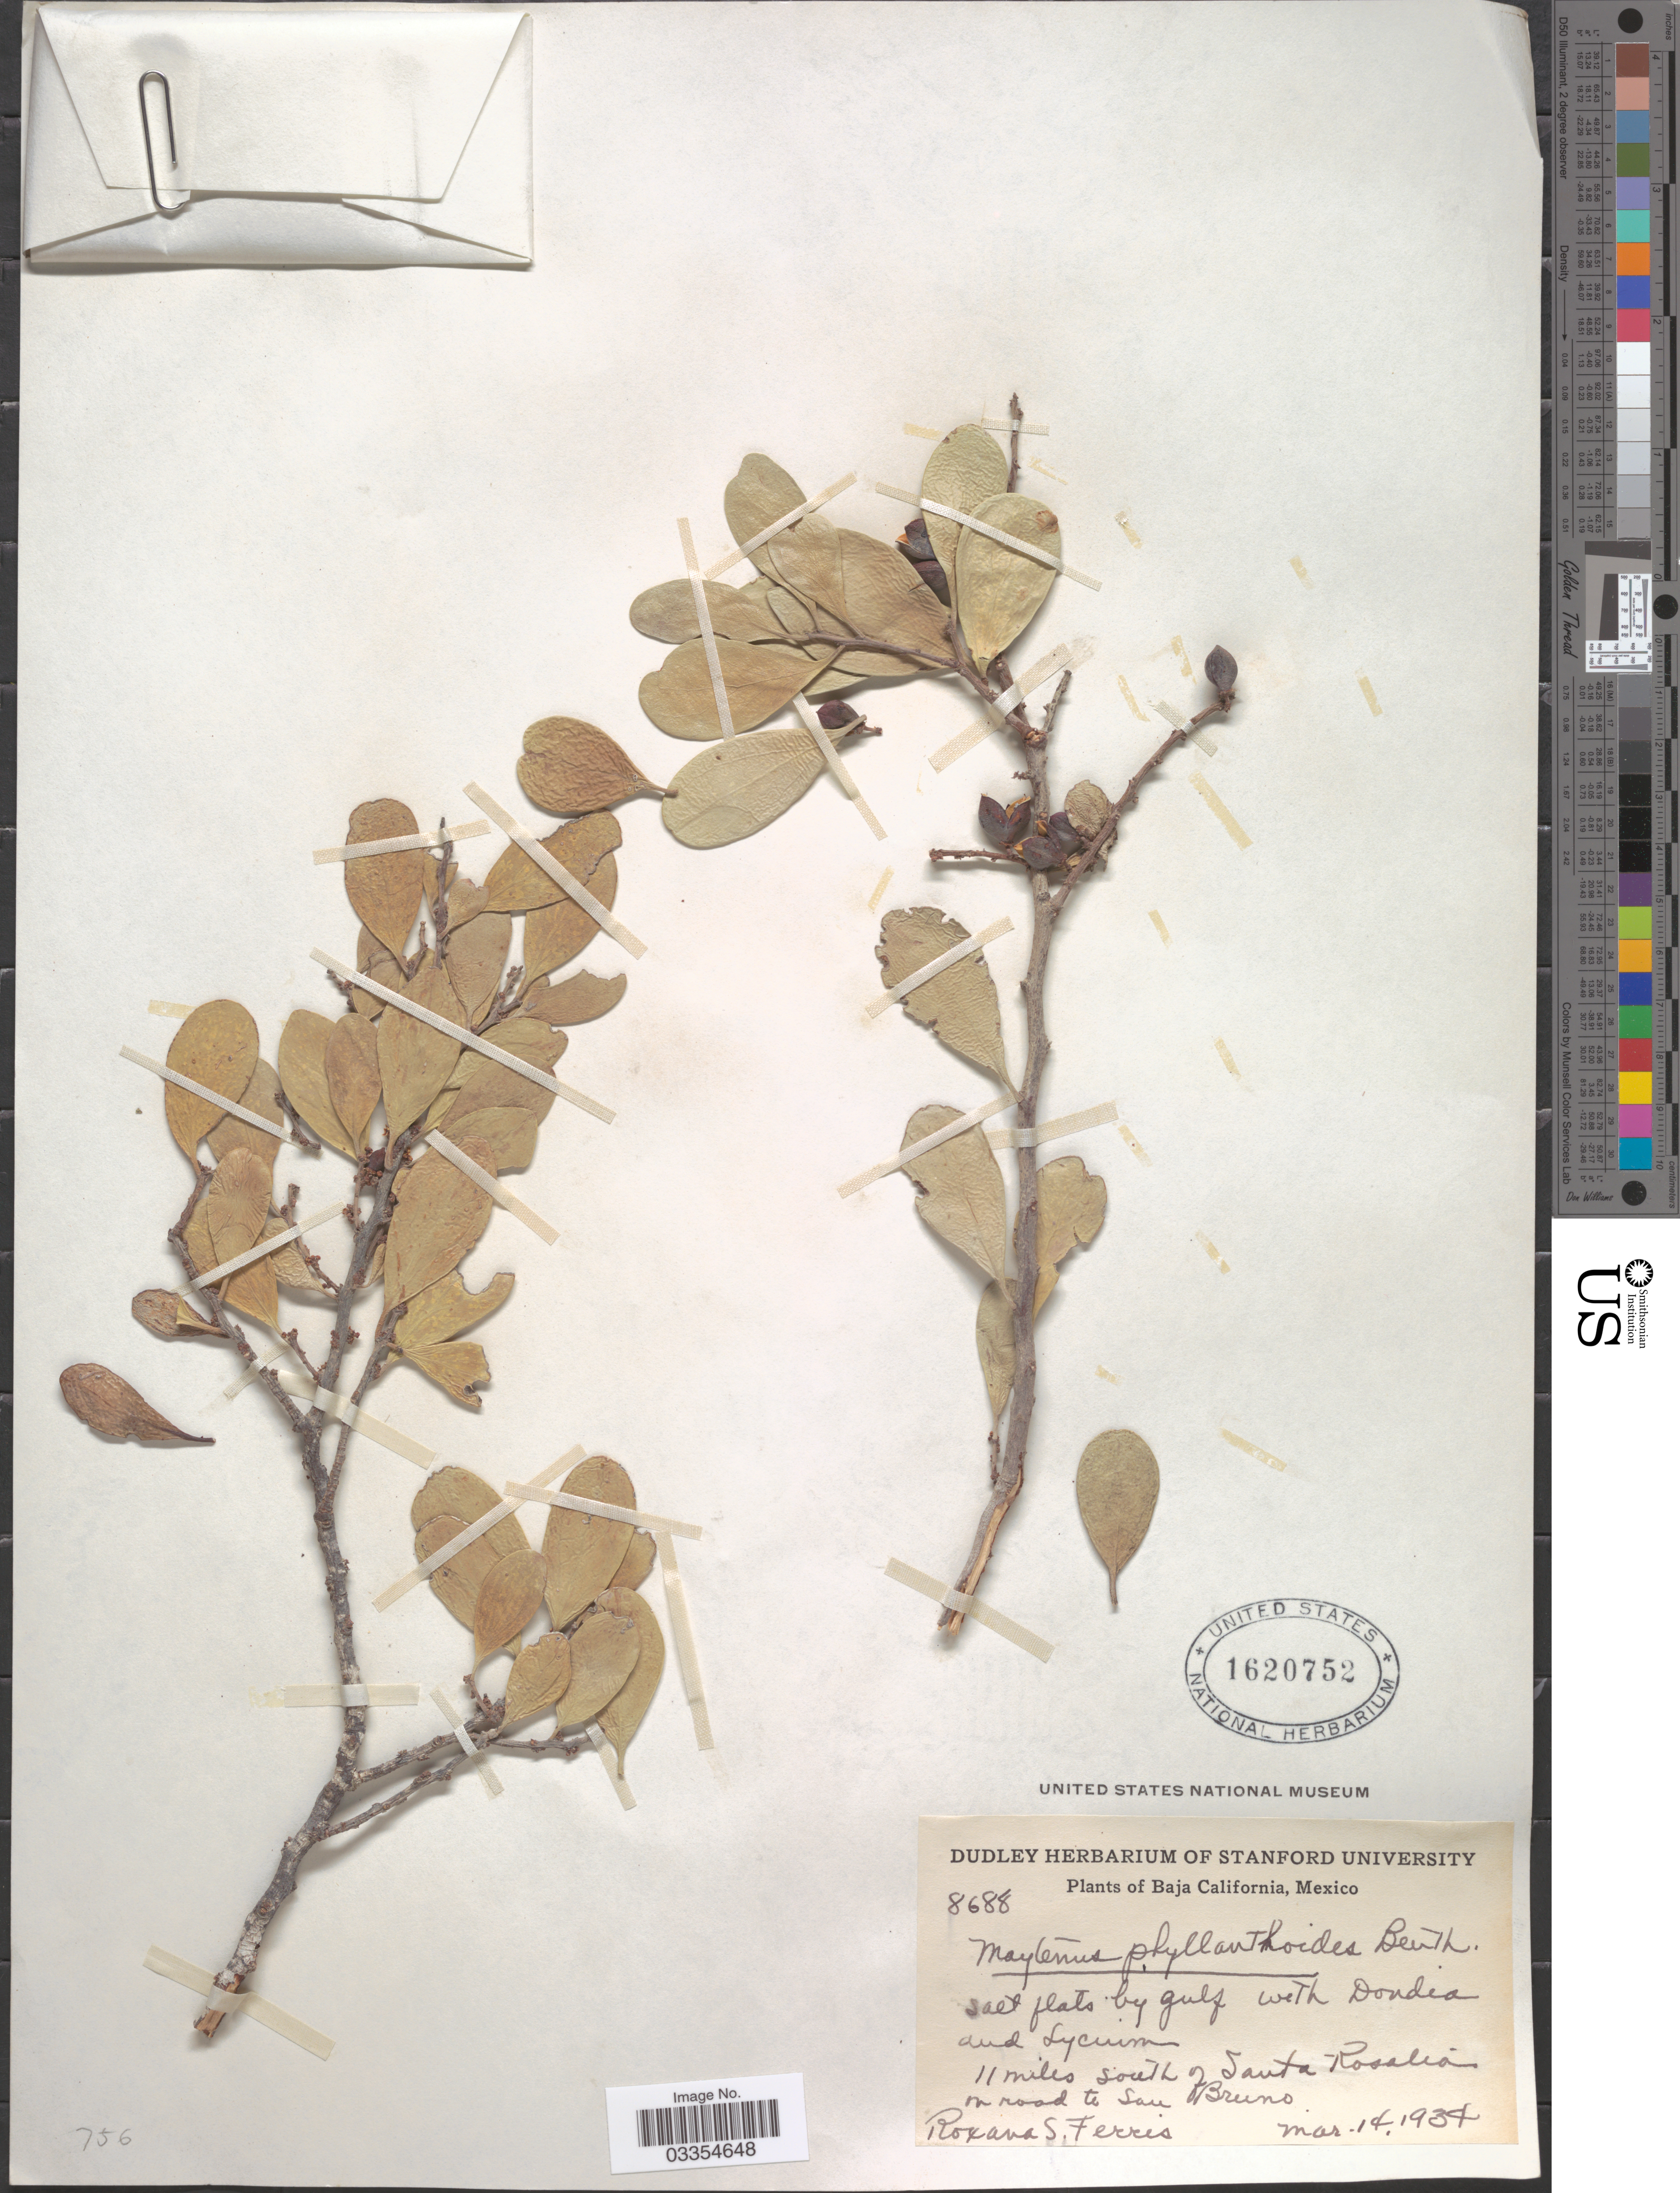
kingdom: Plantae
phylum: Tracheophyta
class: Magnoliopsida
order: Celastrales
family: Celastraceae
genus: Tricerma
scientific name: Tricerma phyllanthoides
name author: (Benth.) Lundell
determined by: Strong, Mark T., (BOT), Smithsonian Institution - National Museum of Natural History (UNITED STATES)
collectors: R. S. Ferris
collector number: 8688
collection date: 1934-03-14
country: Mexico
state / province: Baja California Sur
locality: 11 miles south of Santa Rosalia on road to San Bruno.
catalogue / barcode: US 1620757